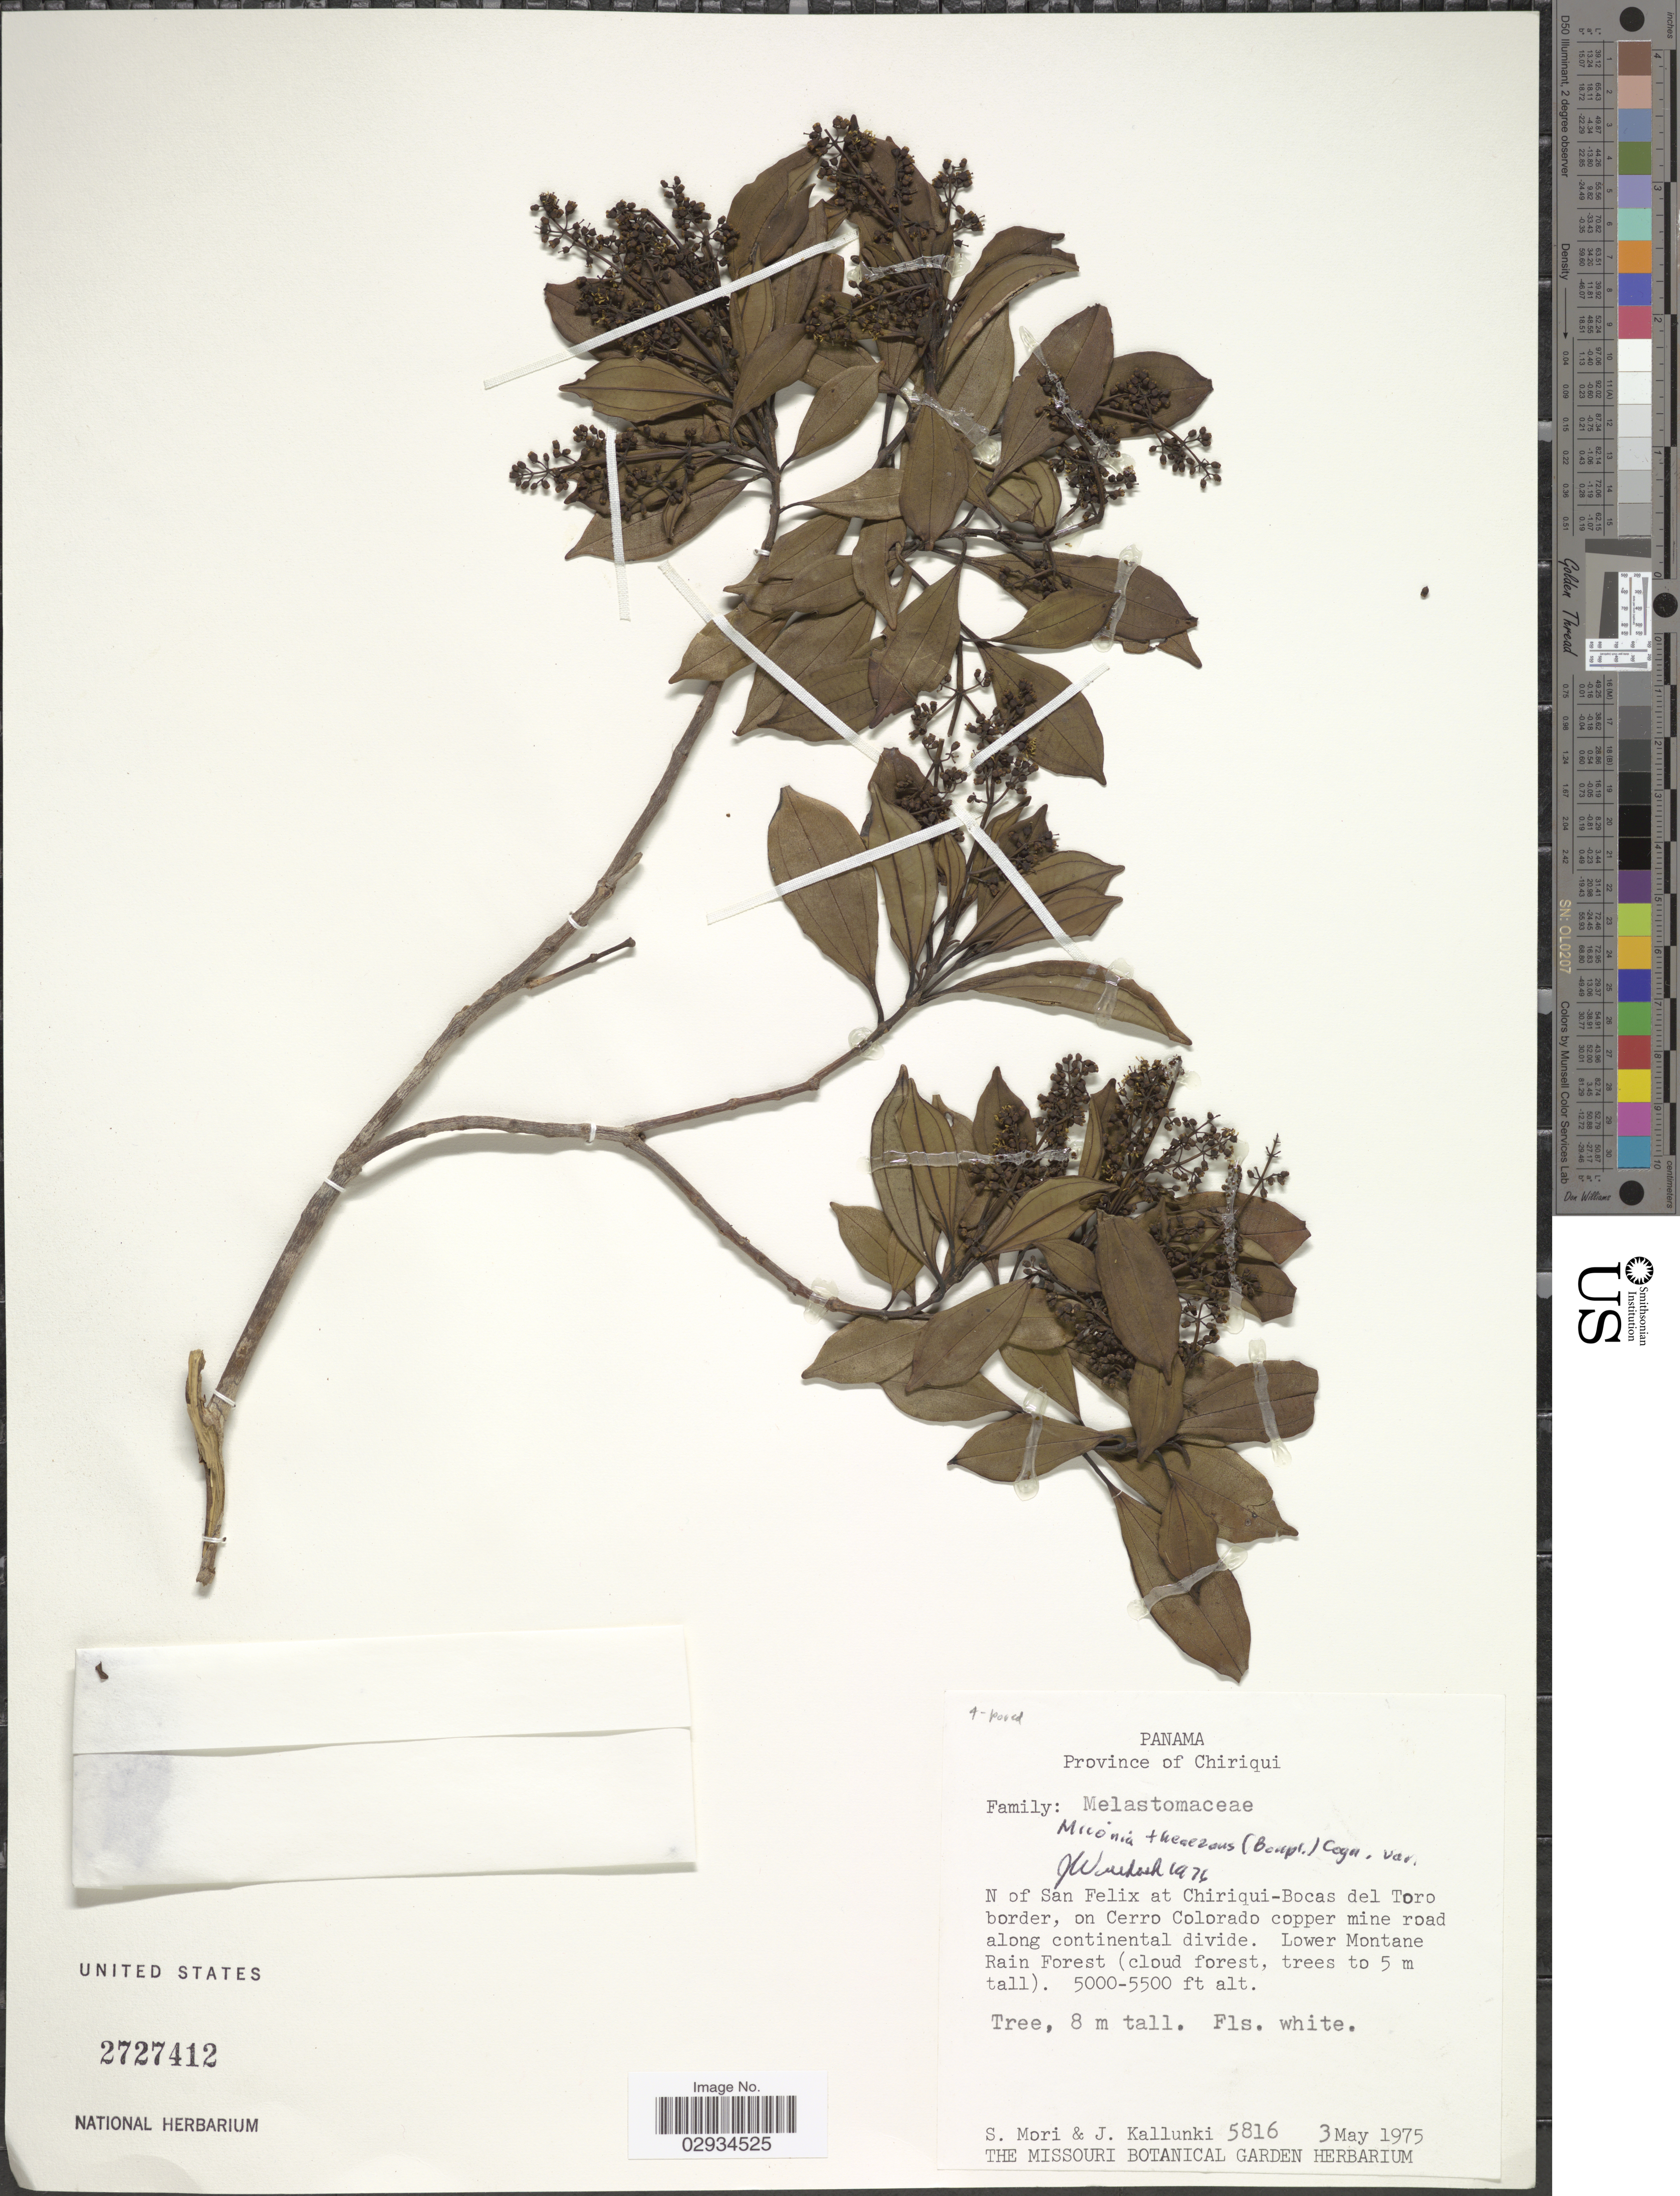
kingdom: Plantae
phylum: Tracheophyta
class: Magnoliopsida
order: Myrtales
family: Melastomataceae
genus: Miconia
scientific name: Miconia theizans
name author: (Bonpl.) Cogn.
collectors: S. Mori & J. Kallunki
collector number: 5816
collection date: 1975-05-03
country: Panama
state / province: Chiriqui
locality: N of San Felix at Chiriqui-Bocas del Toro border, on Cerro Colorado copper mine road along continental divide.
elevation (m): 1524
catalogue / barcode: US 2727412